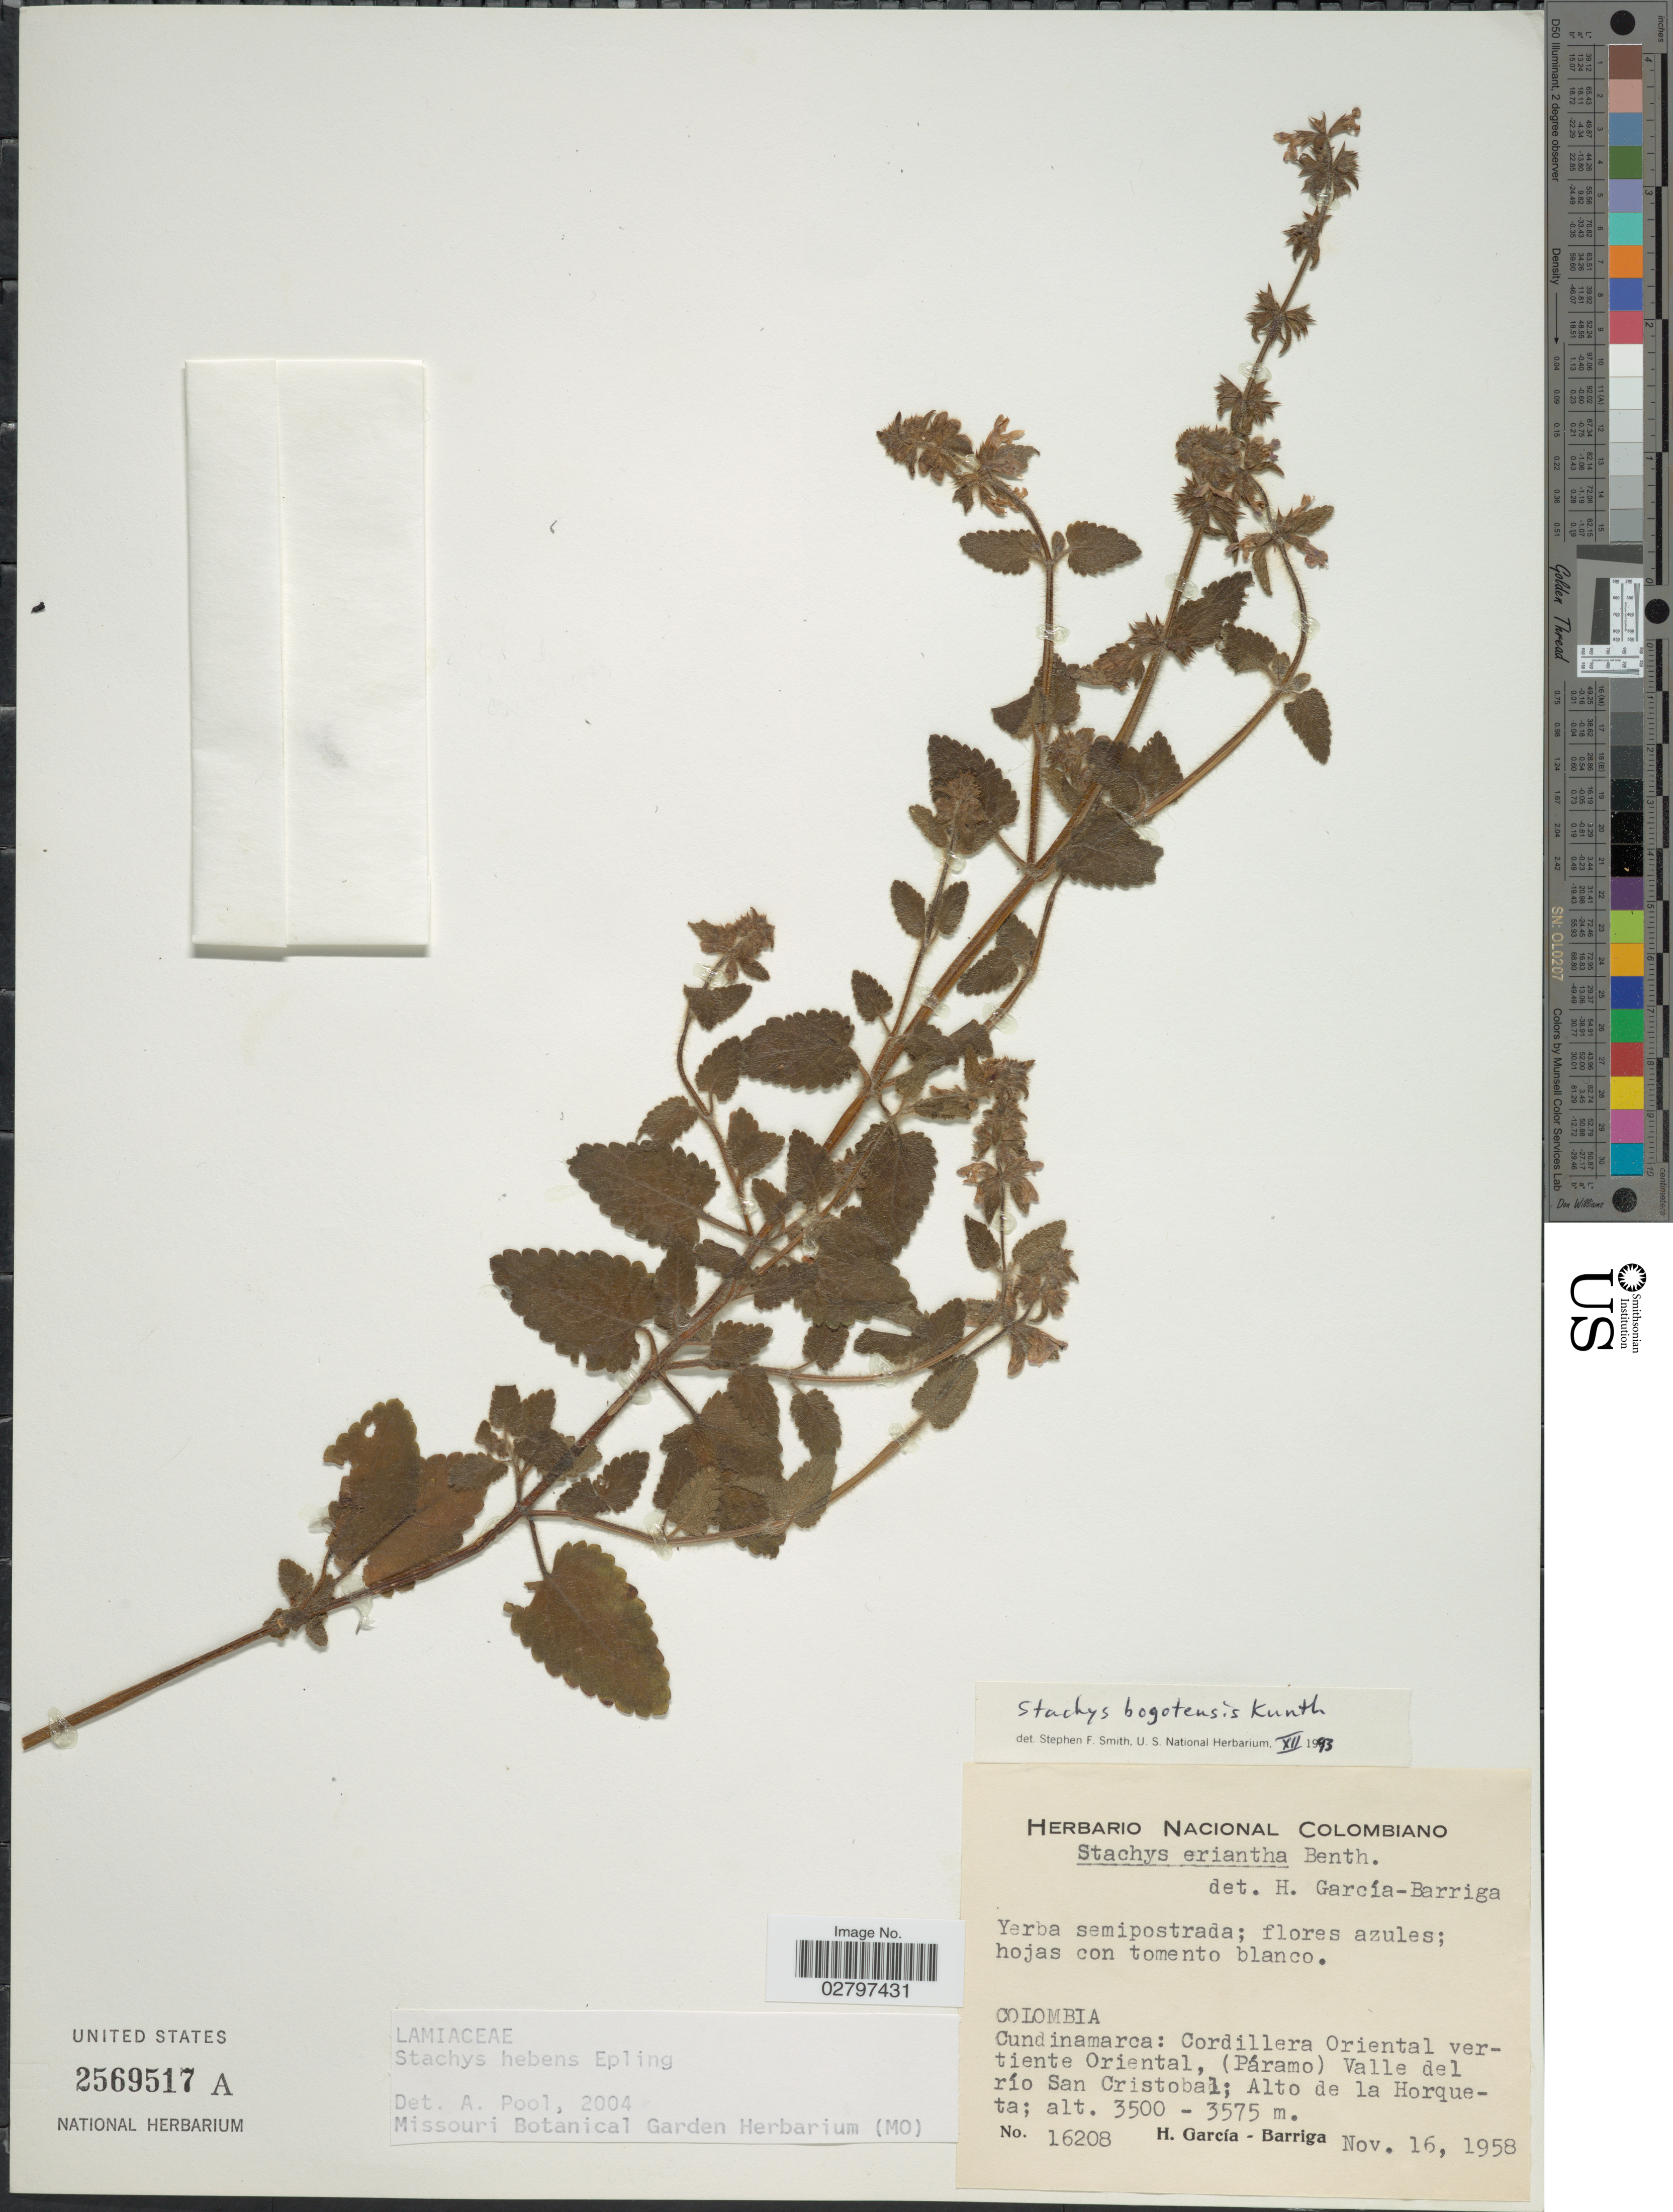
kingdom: Plantae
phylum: Tracheophyta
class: Magnoliopsida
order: Lamiales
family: Lamiaceae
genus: Stachys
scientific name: Stachys hebens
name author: Epling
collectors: H. García Barriga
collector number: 16208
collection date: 1958-11-16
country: Colombia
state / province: Cundinamarca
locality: Cordillera Oriental vertiente Oriental, (Páramo) Valle del río San Cristobal; Alto de la Horqueta.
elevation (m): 3500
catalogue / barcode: US 2569517A